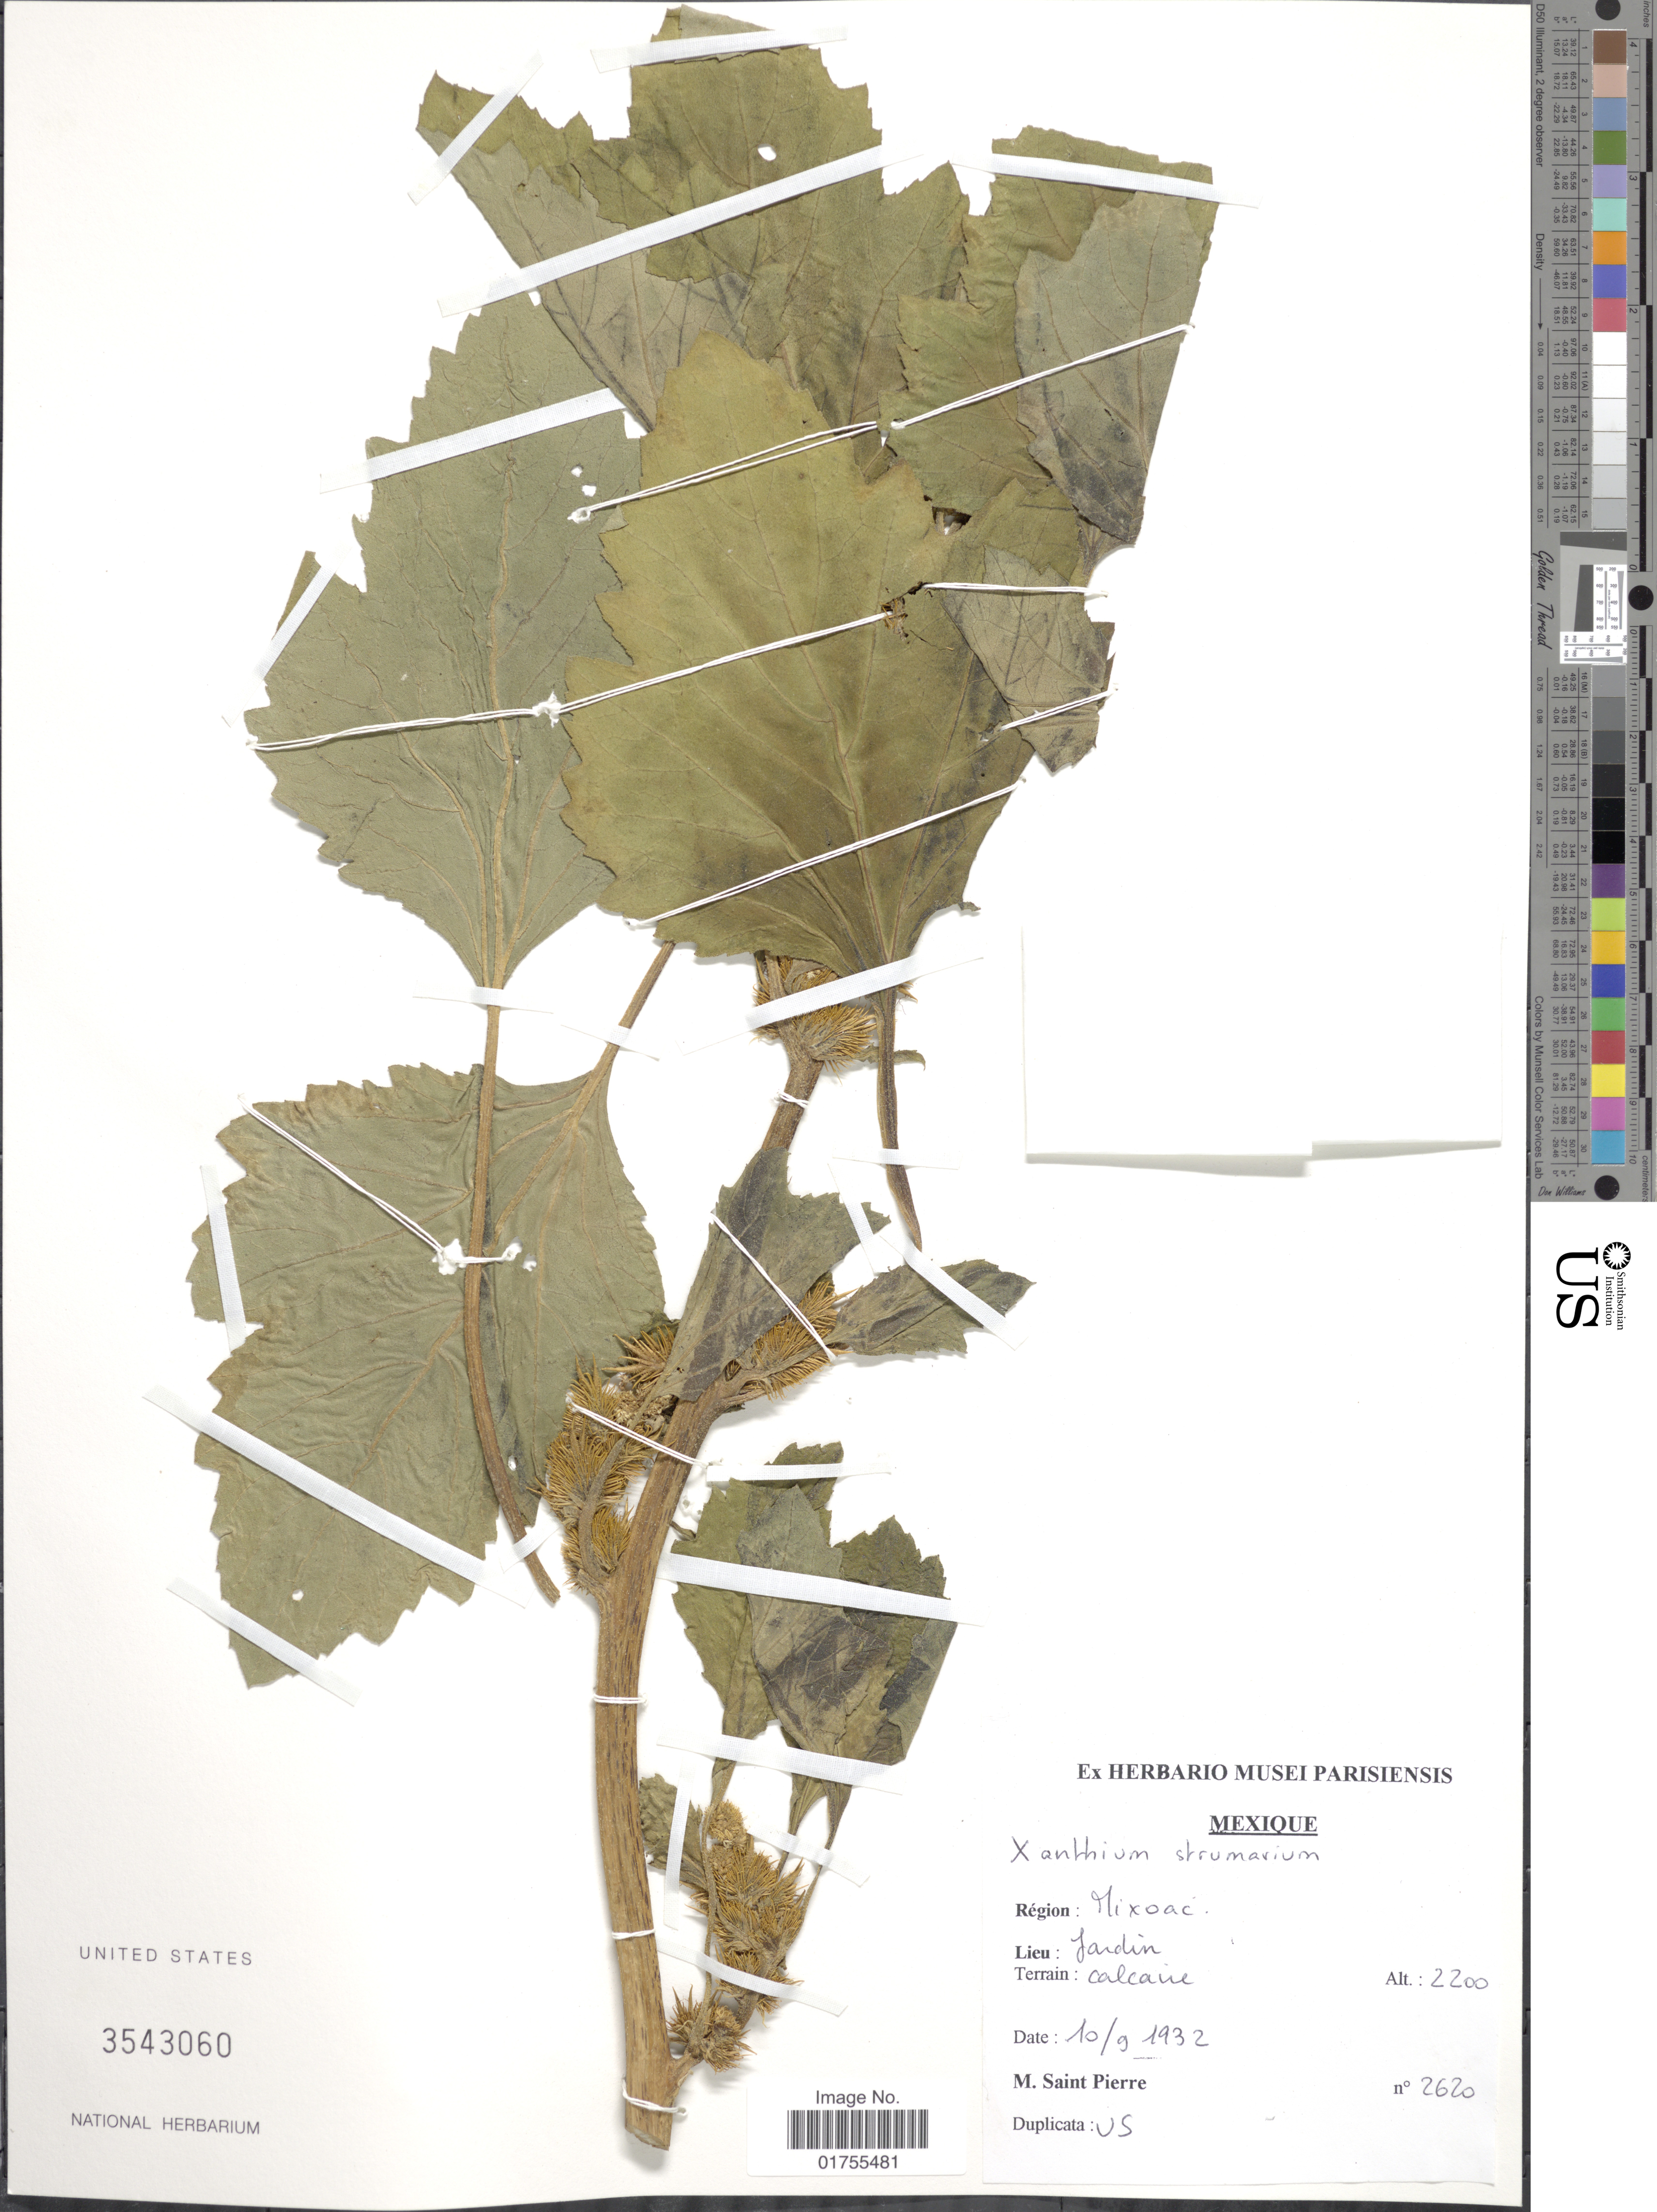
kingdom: Plantae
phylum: Tracheophyta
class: Magnoliopsida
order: Asterales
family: Asteraceae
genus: Xanthium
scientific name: Xanthium strumarium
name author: L.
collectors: M. Saint-Pierre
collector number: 2620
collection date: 1932-09-10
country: Mexico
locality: Region: Mixoac, Jardin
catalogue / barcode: US 3543060